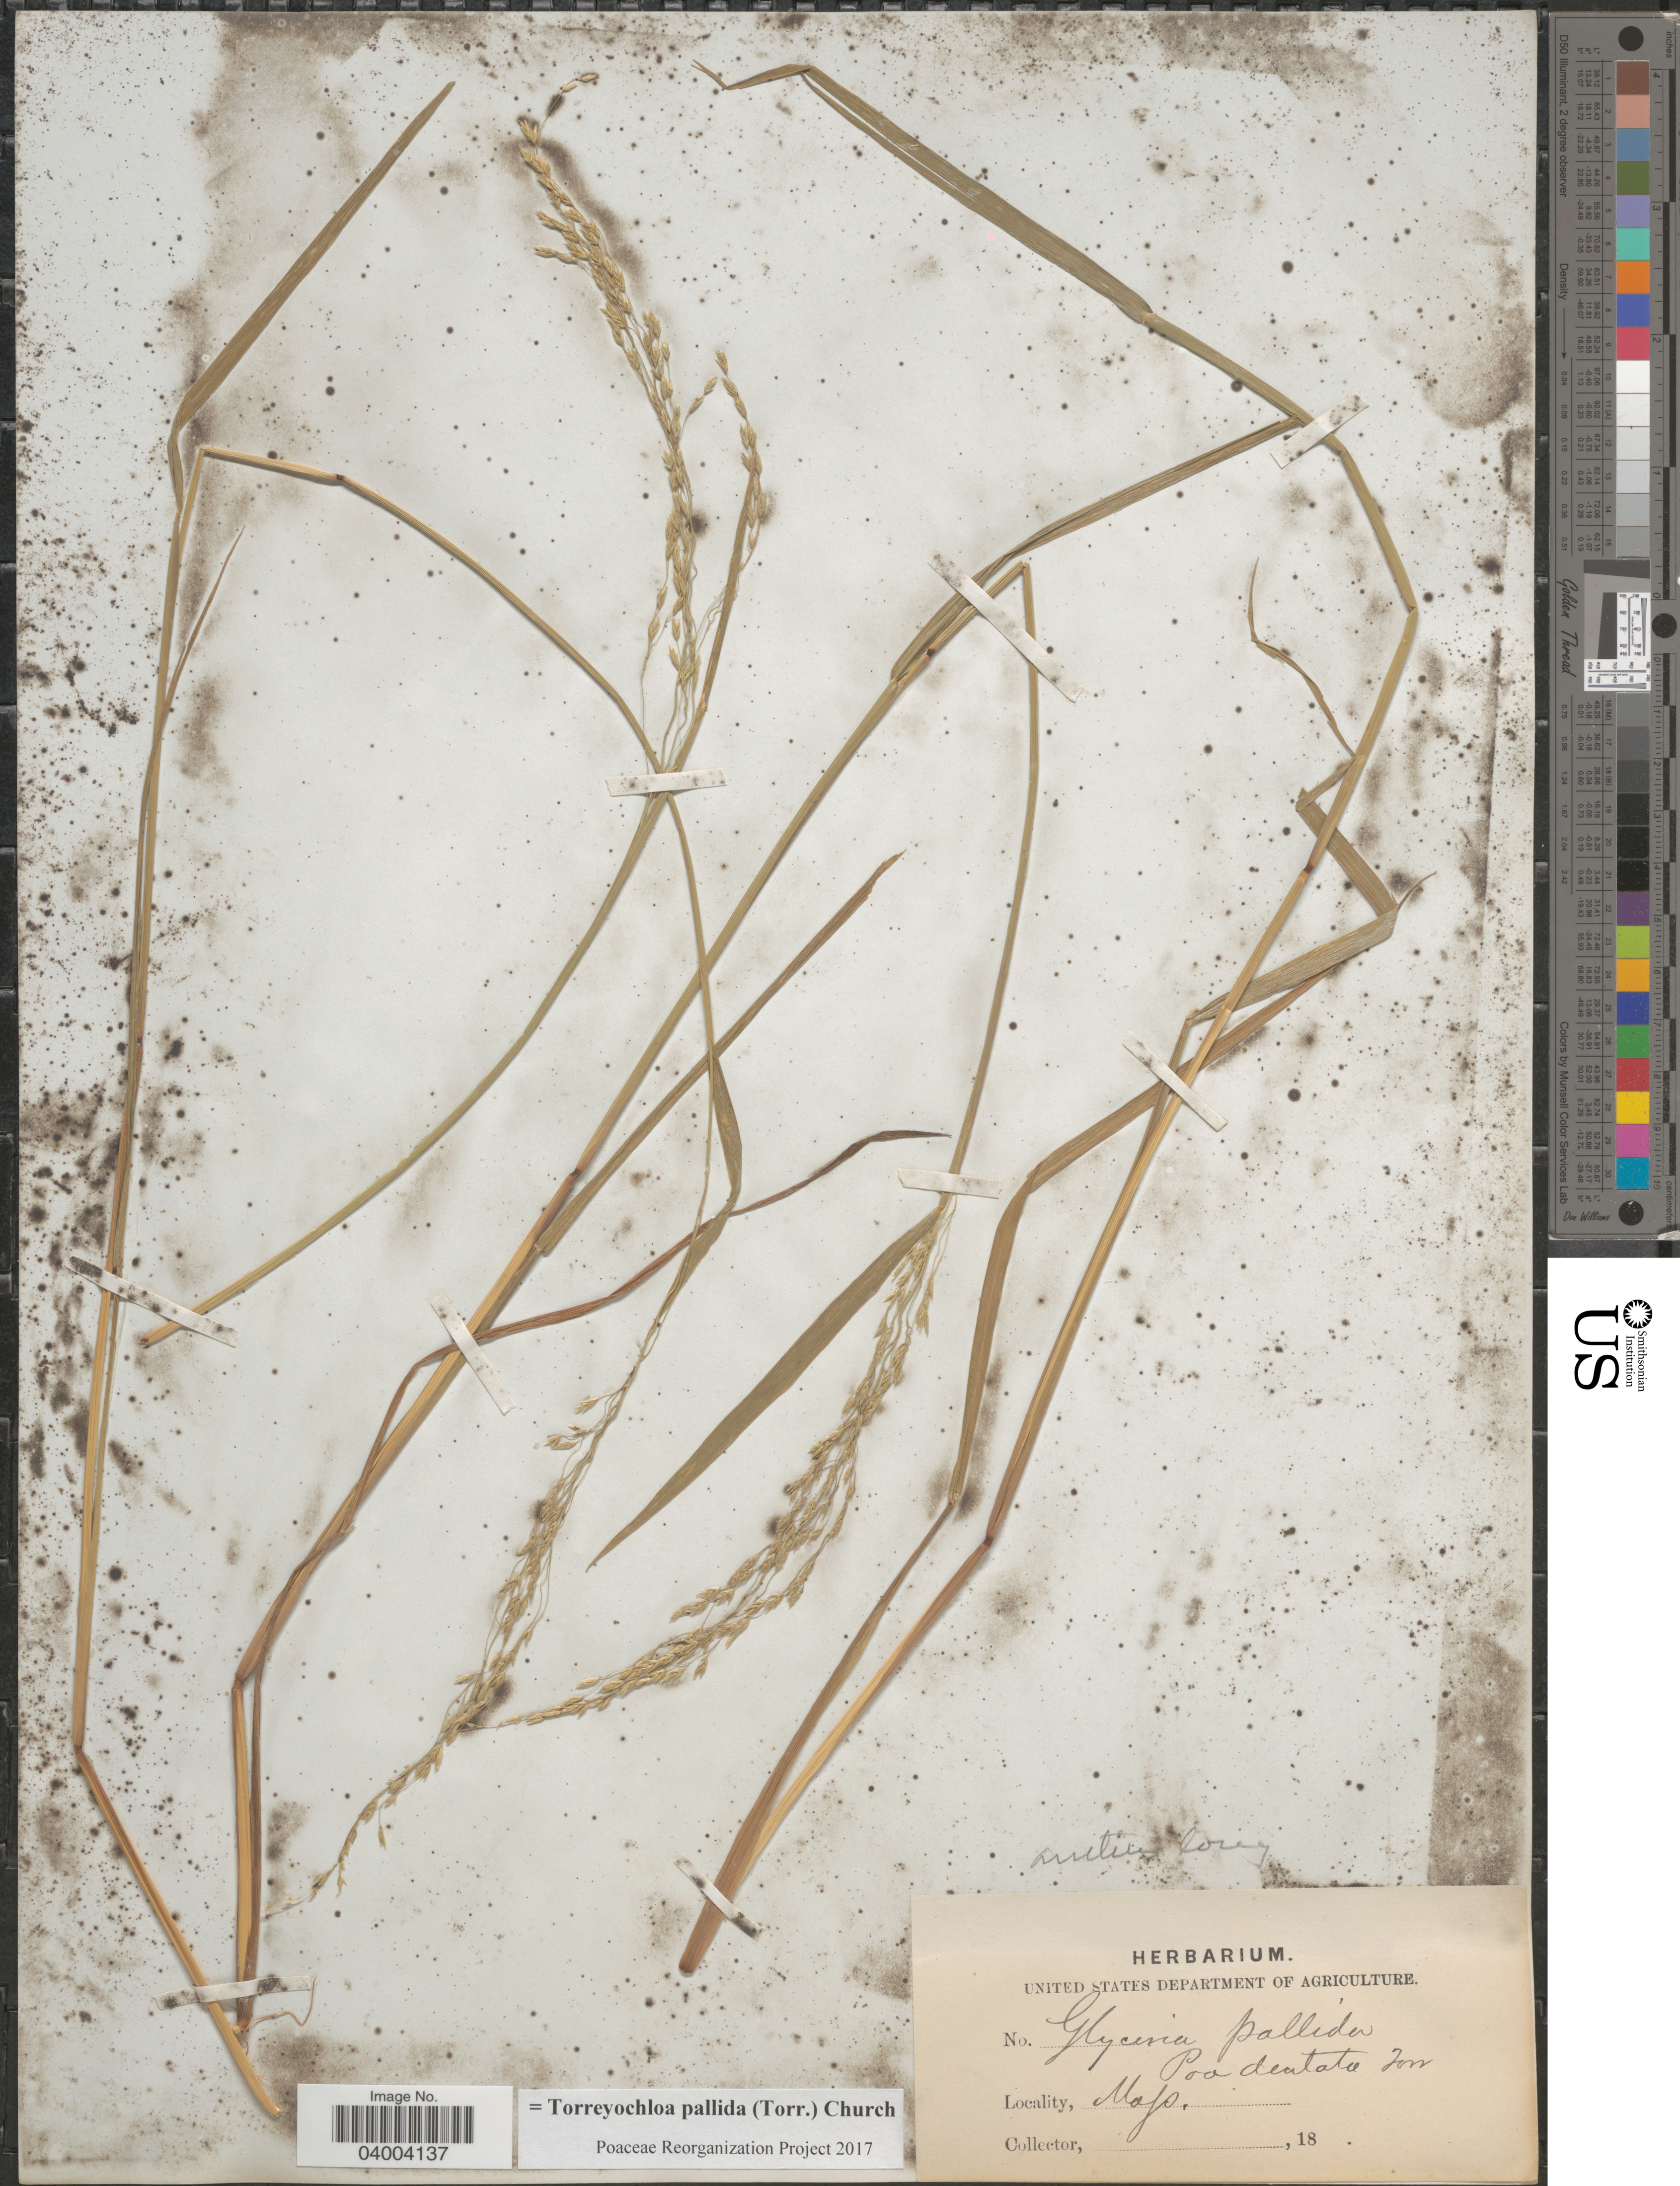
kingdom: Plantae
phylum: Tracheophyta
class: Liliopsida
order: Poales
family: Poaceae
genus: Torreyochloa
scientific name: Torreyochloa pallida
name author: (Torr.) G.L. Church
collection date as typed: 18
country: United States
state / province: Massachusetts